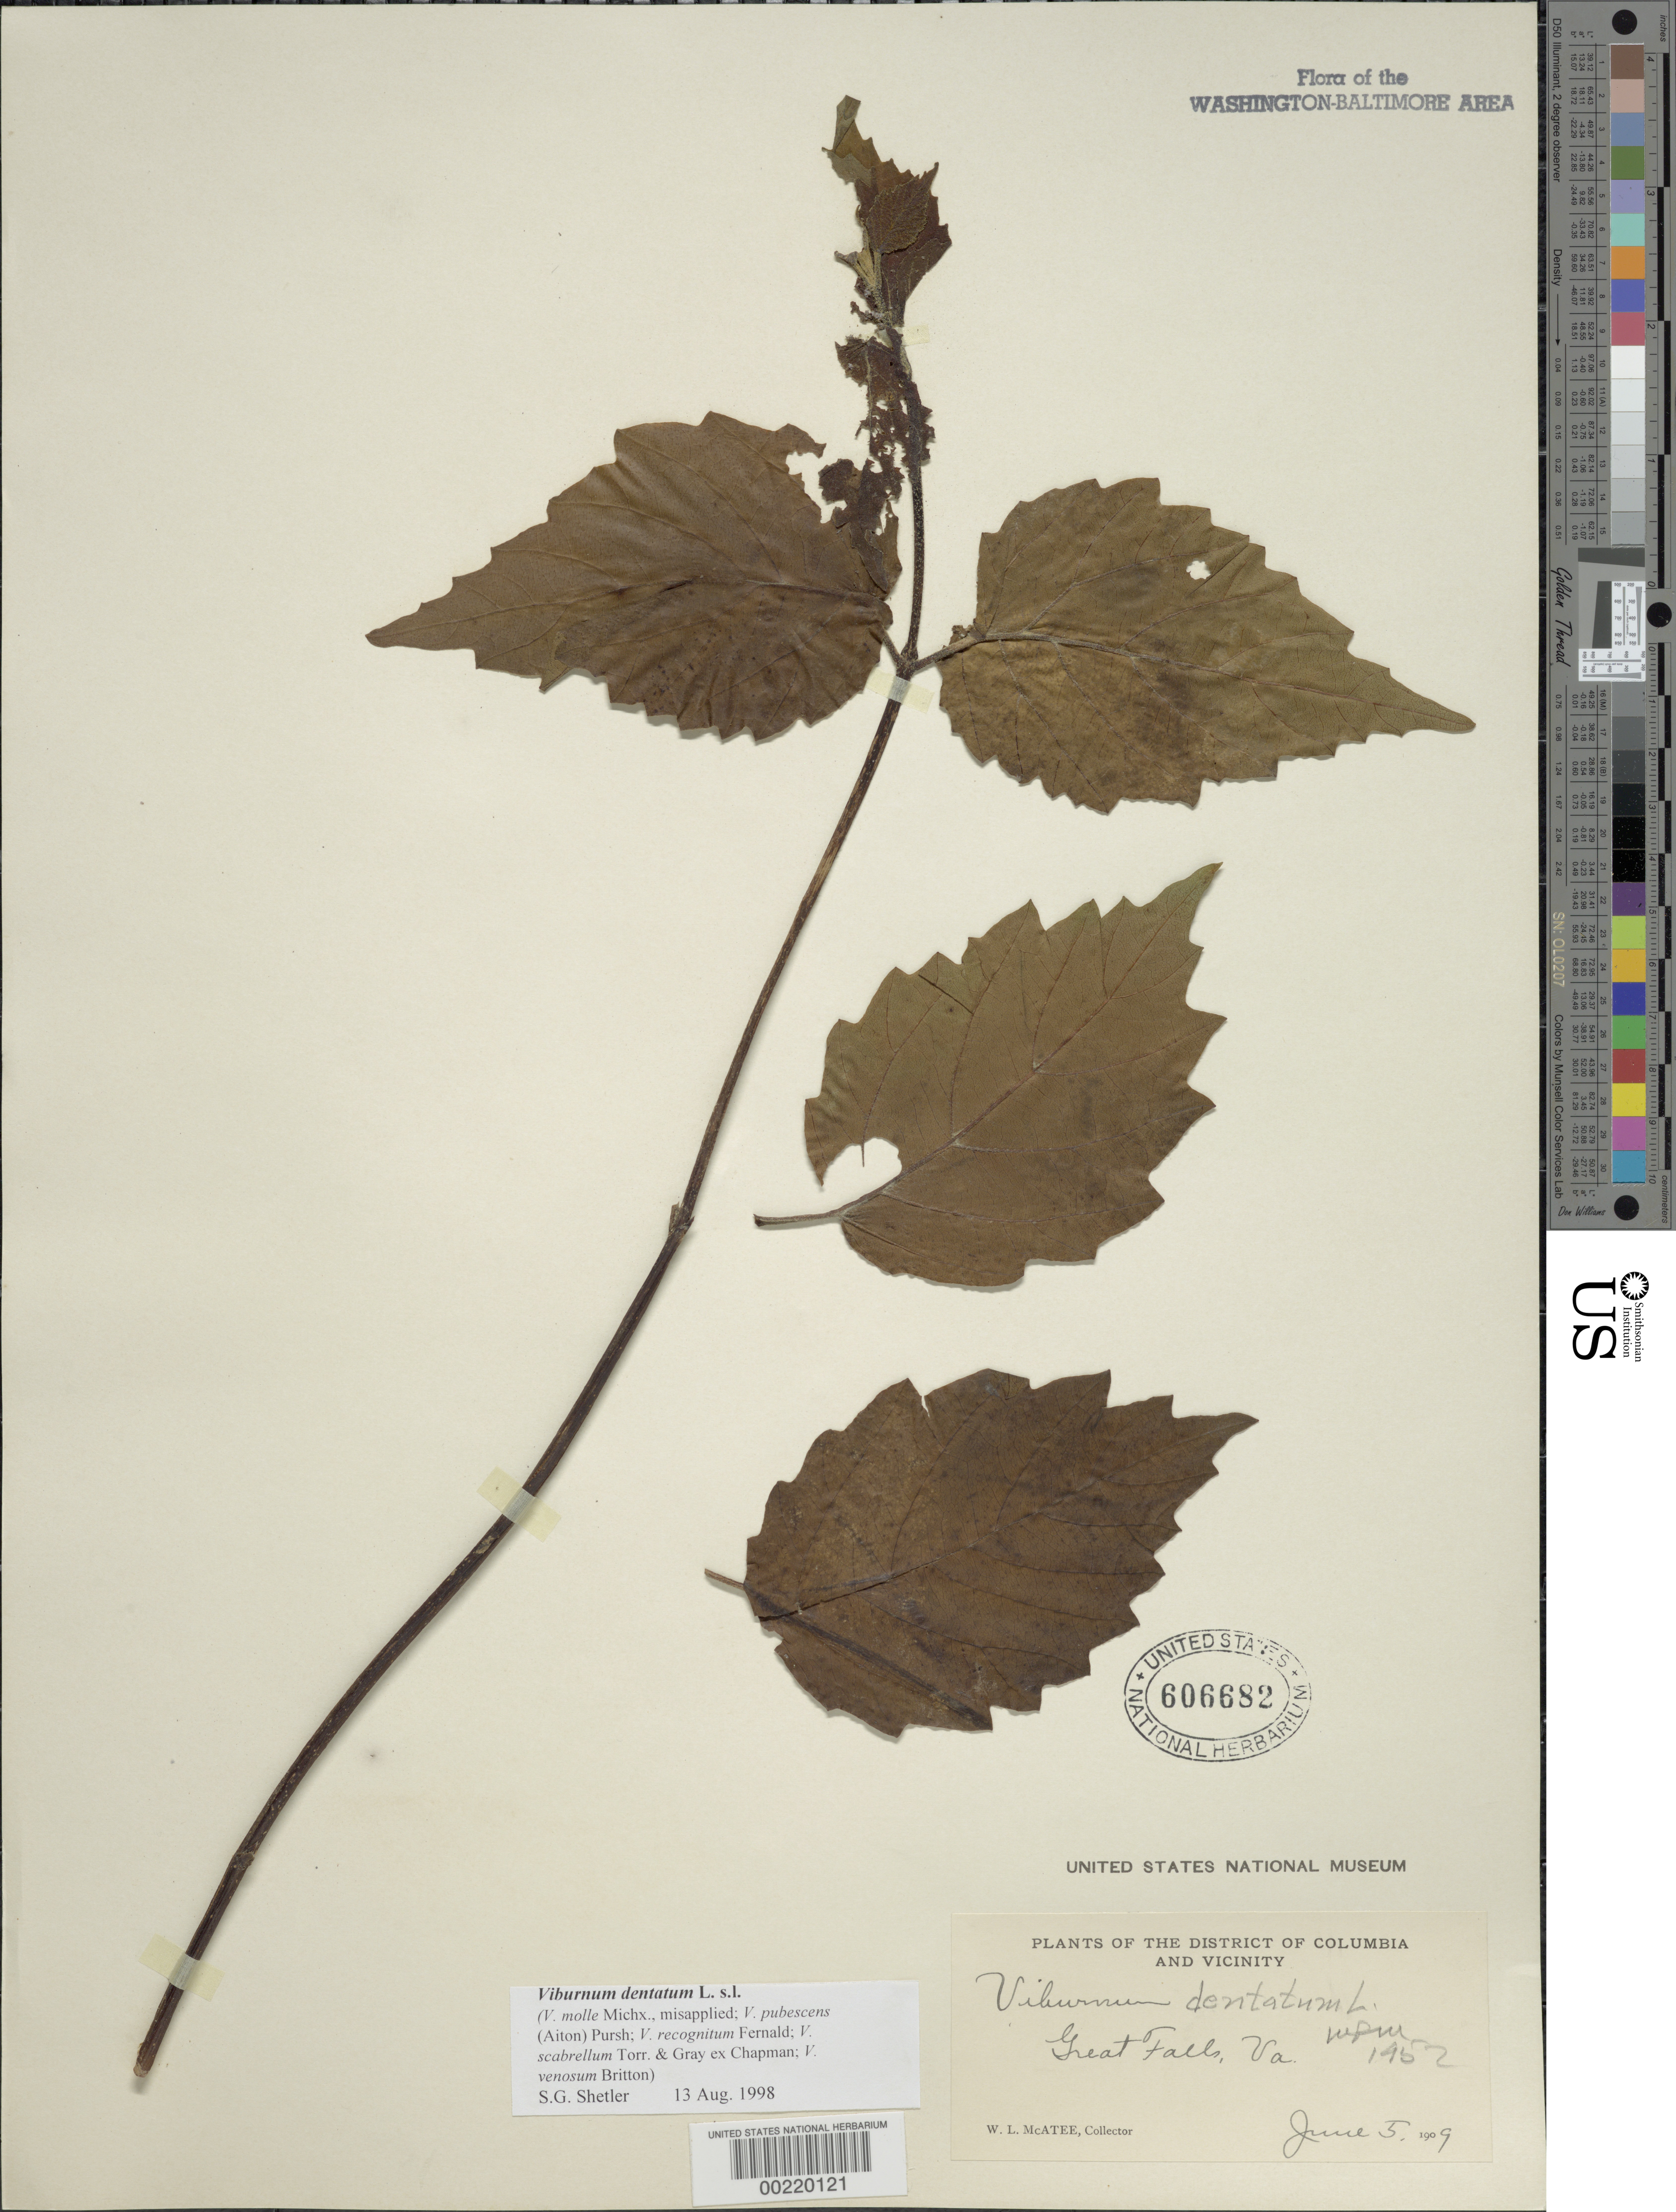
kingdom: Plantae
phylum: Tracheophyta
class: Magnoliopsida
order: Dipsacales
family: Viburnaceae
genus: Viburnum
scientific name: Viburnum dentatum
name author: L.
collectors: W. McAtee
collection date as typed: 05 Jun 1909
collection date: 1909-06-05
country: United States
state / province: Virginia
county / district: Fairfax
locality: Great Falls C. & O. Canal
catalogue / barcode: US 606682